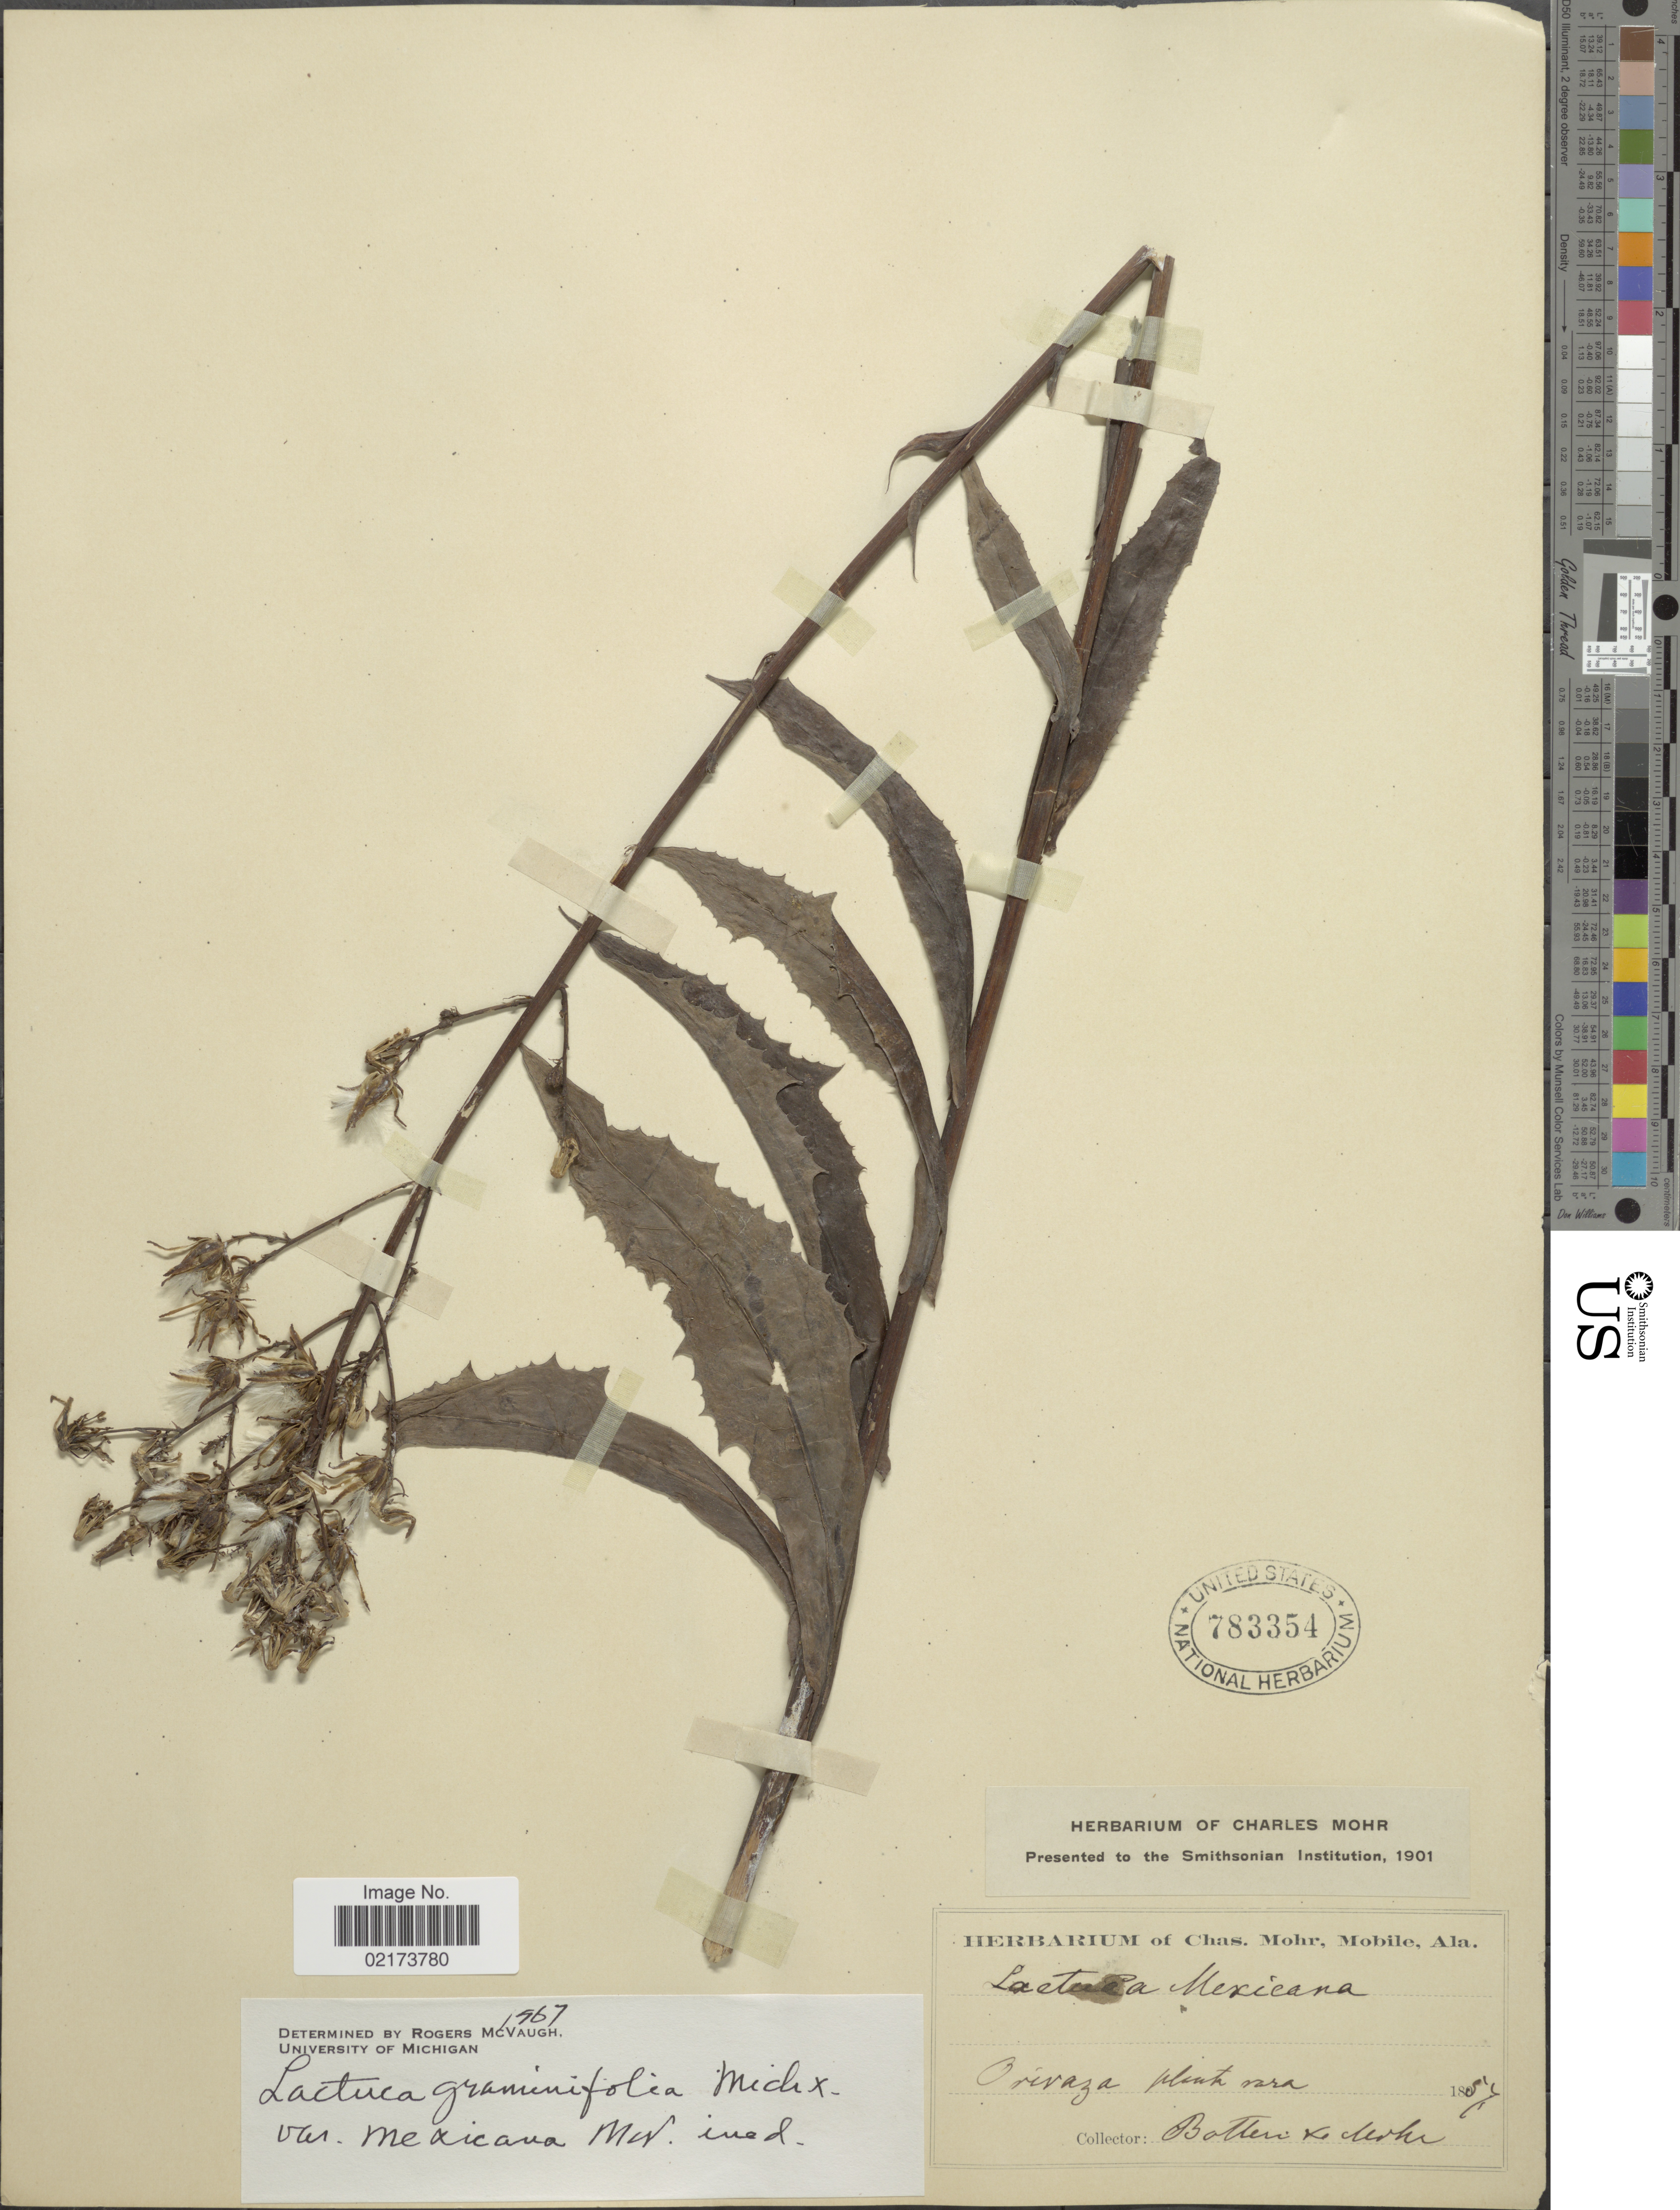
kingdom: Plantae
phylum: Tracheophyta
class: Magnoliopsida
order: Asterales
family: Asteraceae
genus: Lactuca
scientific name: Lactuca graminifolia var. mexicana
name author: McVaugh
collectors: -. Botteri & Mohr, C. T. (herbarium)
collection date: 1857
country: Mexico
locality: Orizaba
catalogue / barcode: US 783354